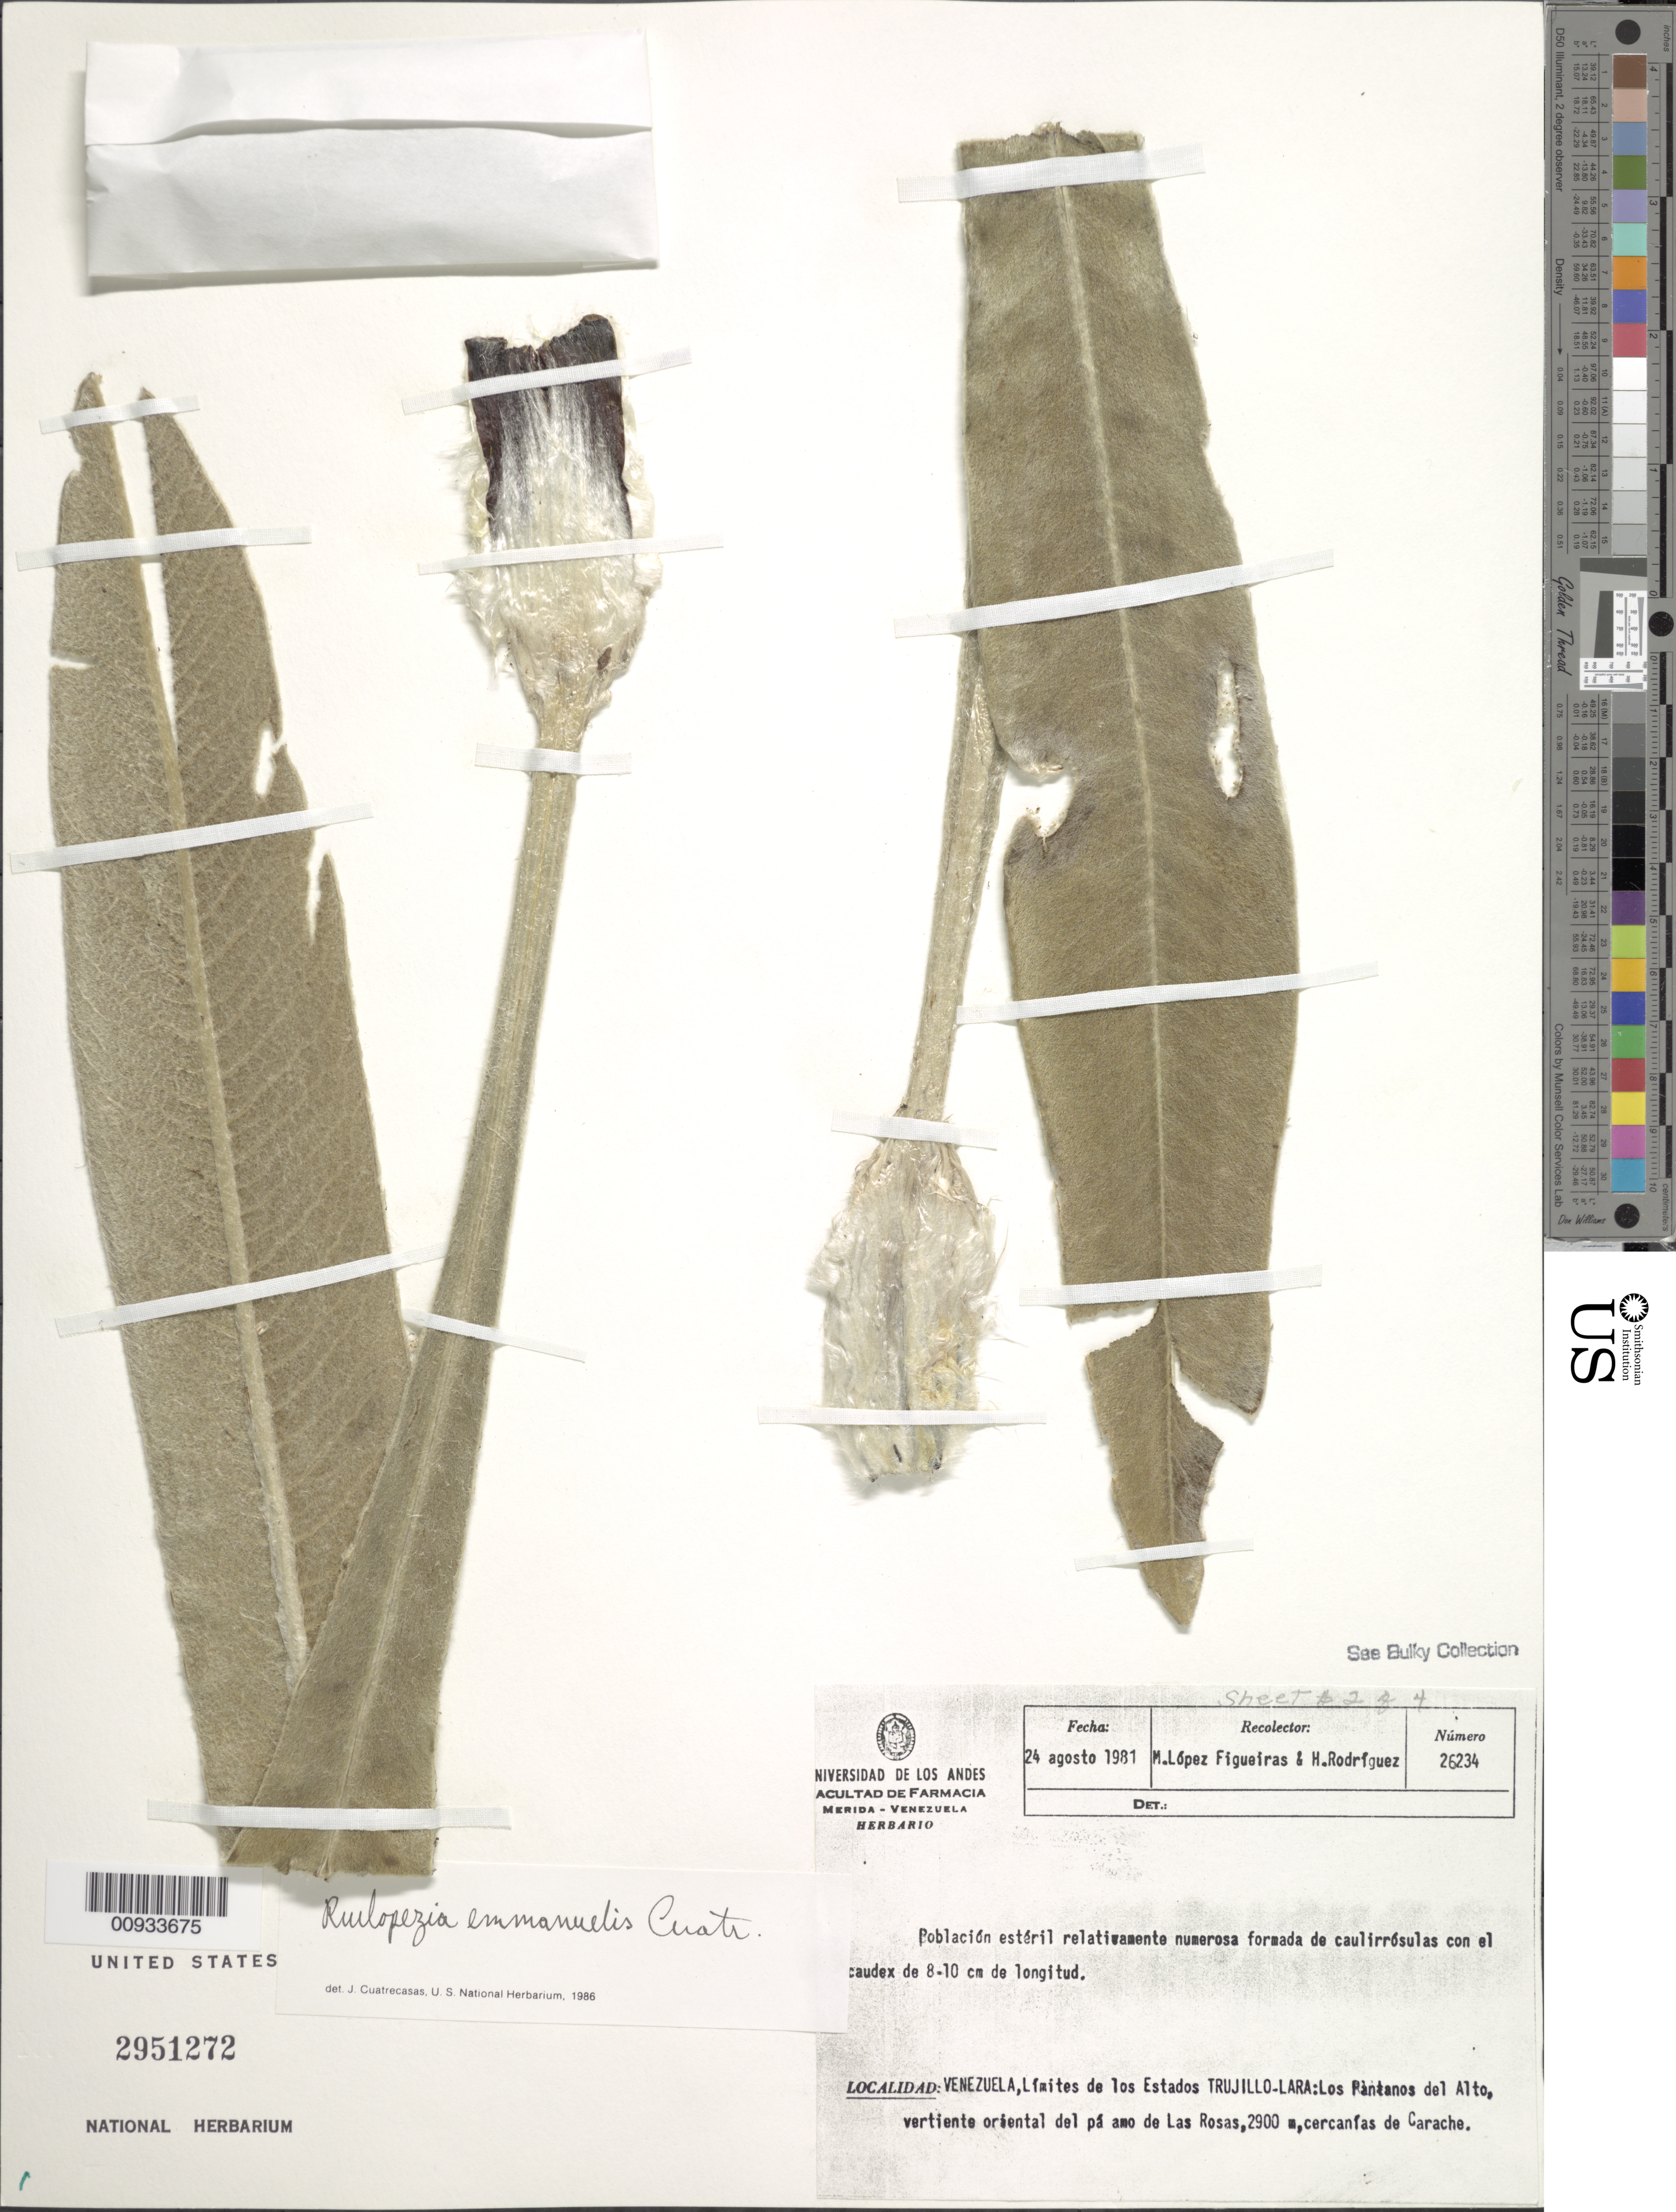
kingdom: Plantae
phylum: Tracheophyta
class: Magnoliopsida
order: Asterales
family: Asteraceae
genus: Ruilopezia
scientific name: Ruilopezia emmanuelis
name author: Cuatrec.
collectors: M. López Figueiras & H. Rodríguez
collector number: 26234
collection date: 1981-08-24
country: Venezuela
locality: Limites de los Estados Trujillo-Lara, Los Pantanos del Alto, vertiente oriental del paramo de Las Rosas, cercanias de Carache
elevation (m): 2900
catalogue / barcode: US 2951272